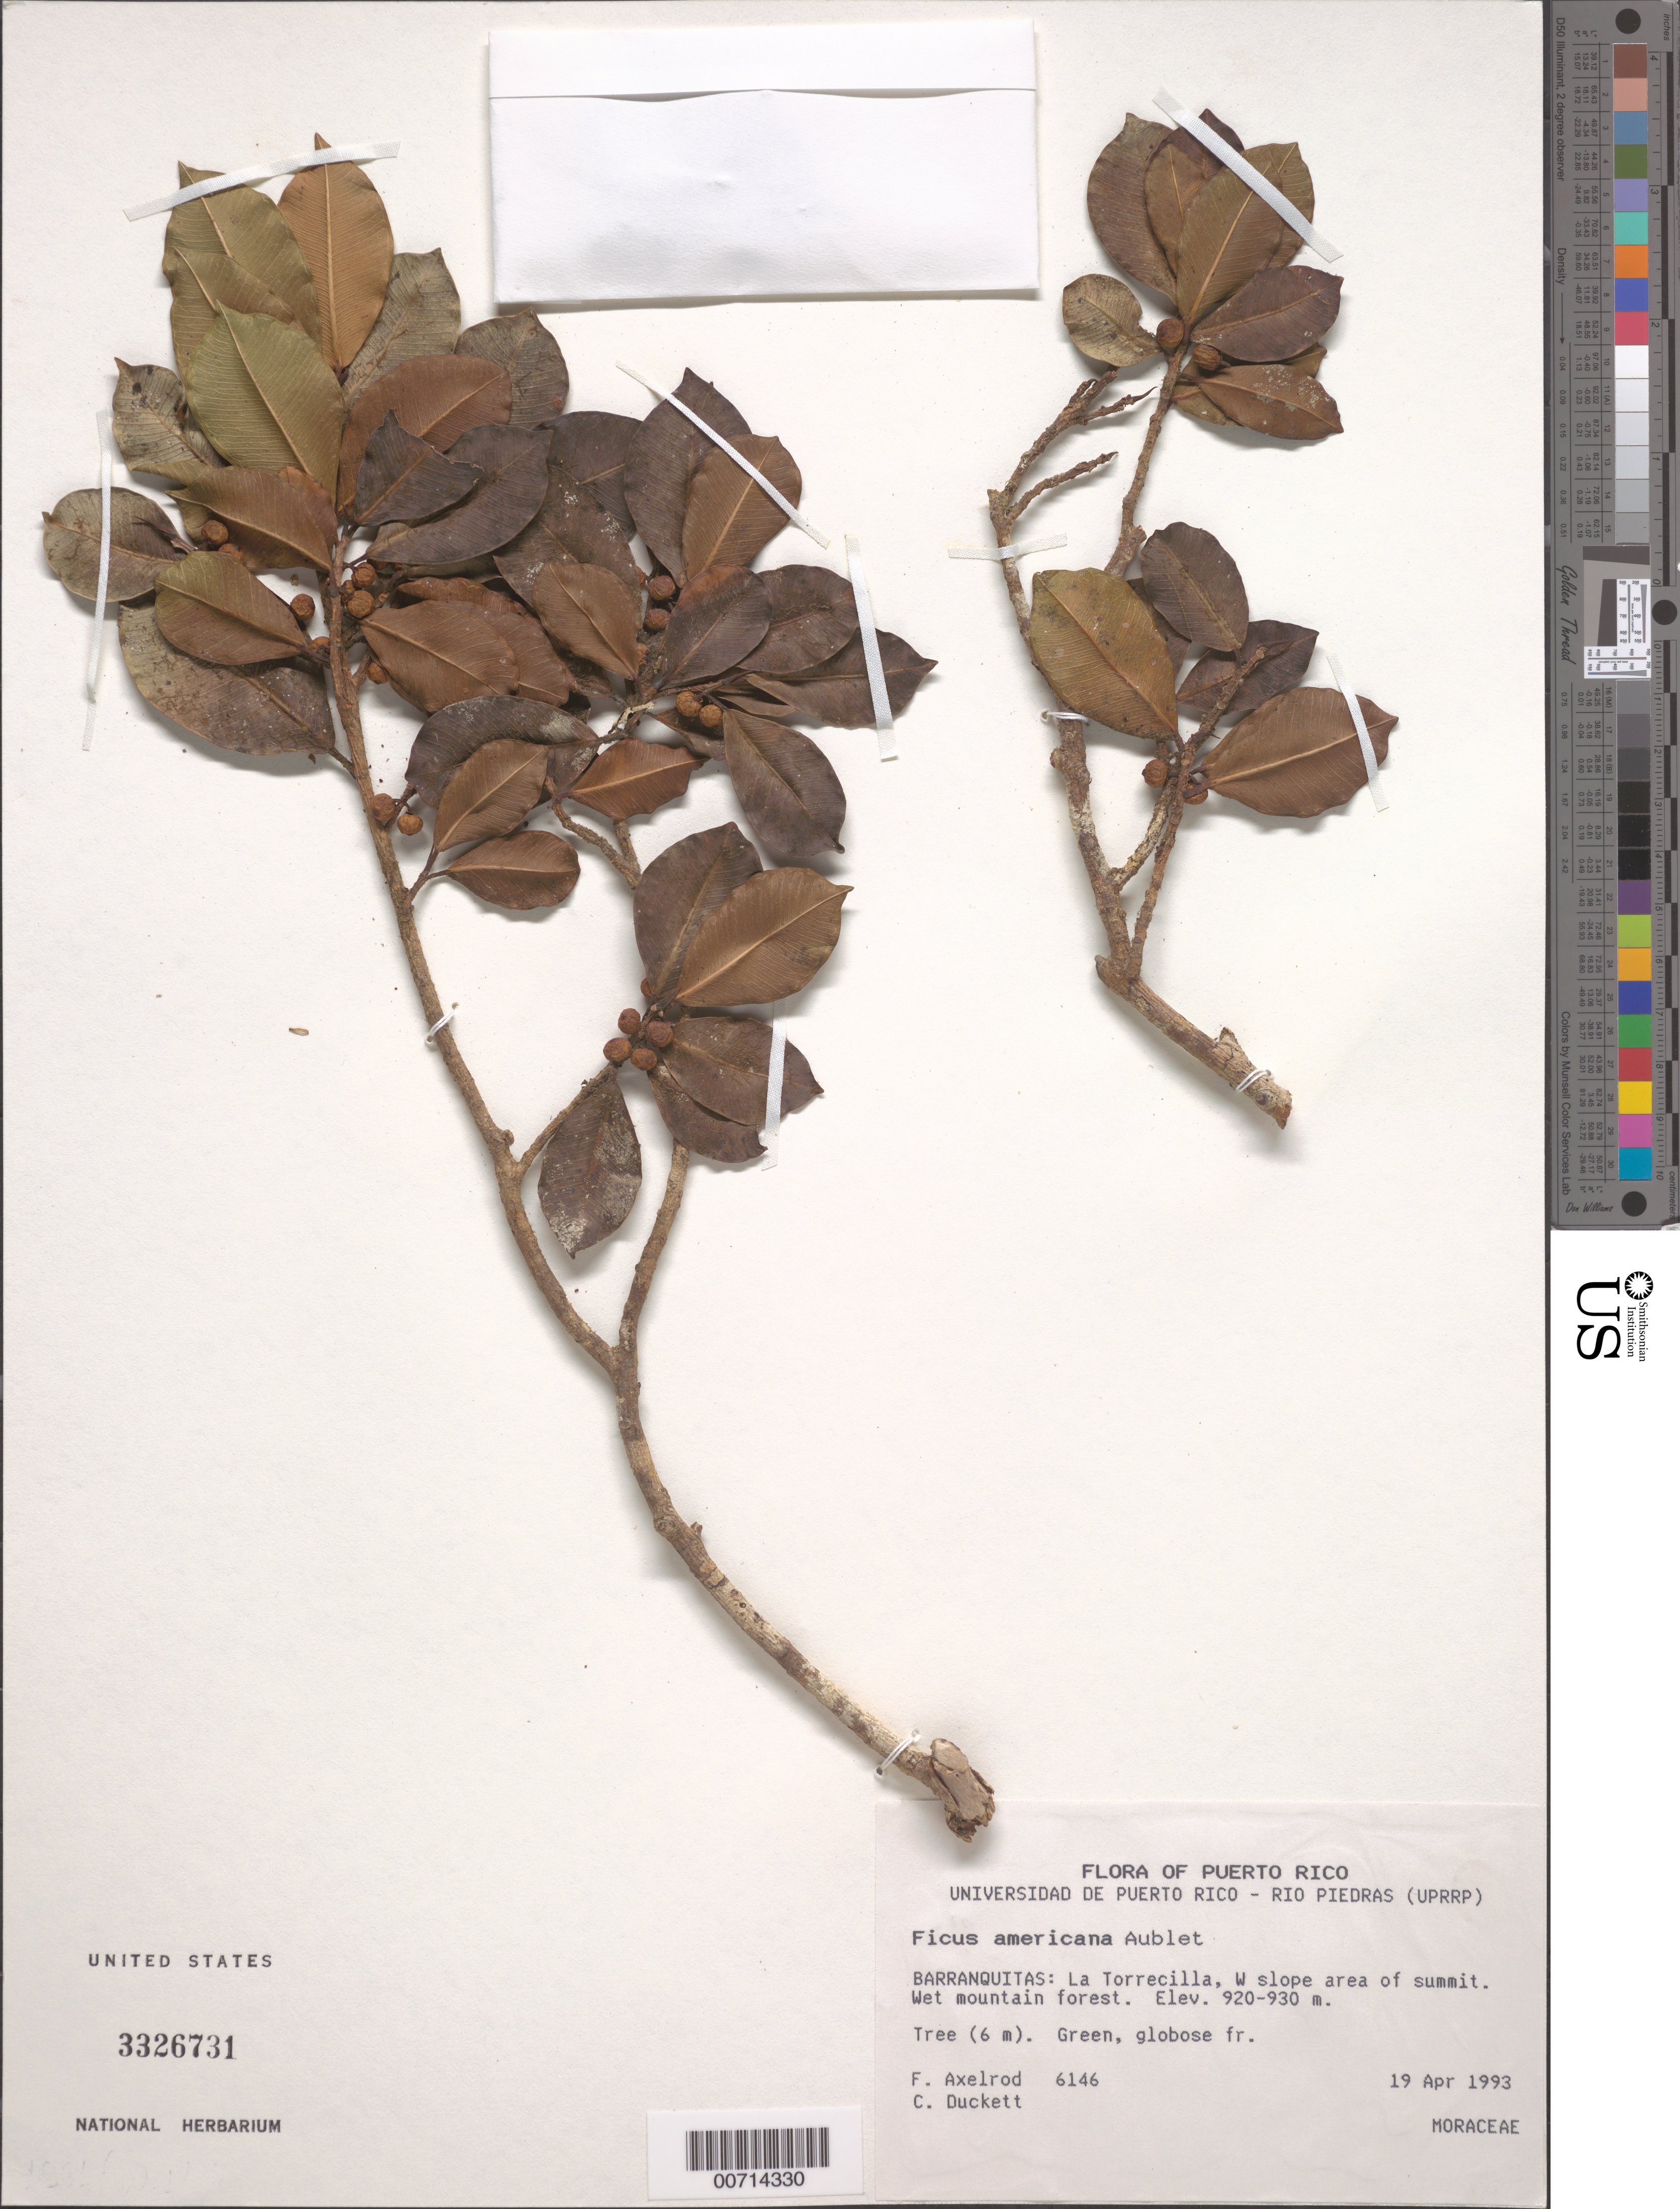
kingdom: Plantae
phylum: Tracheophyta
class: Magnoliopsida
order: Rosales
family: Moraceae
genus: Ficus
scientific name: Ficus americana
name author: Aubl.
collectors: F. S. Axelrod & C. Duckett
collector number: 6146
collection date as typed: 19 Apr 1993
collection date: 1993-04-19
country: Puerto Rico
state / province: Barranquitas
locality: Barranquitas: La Torrecilla, W slope area of summit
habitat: Wet mountain forest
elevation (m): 920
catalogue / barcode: US 3326731